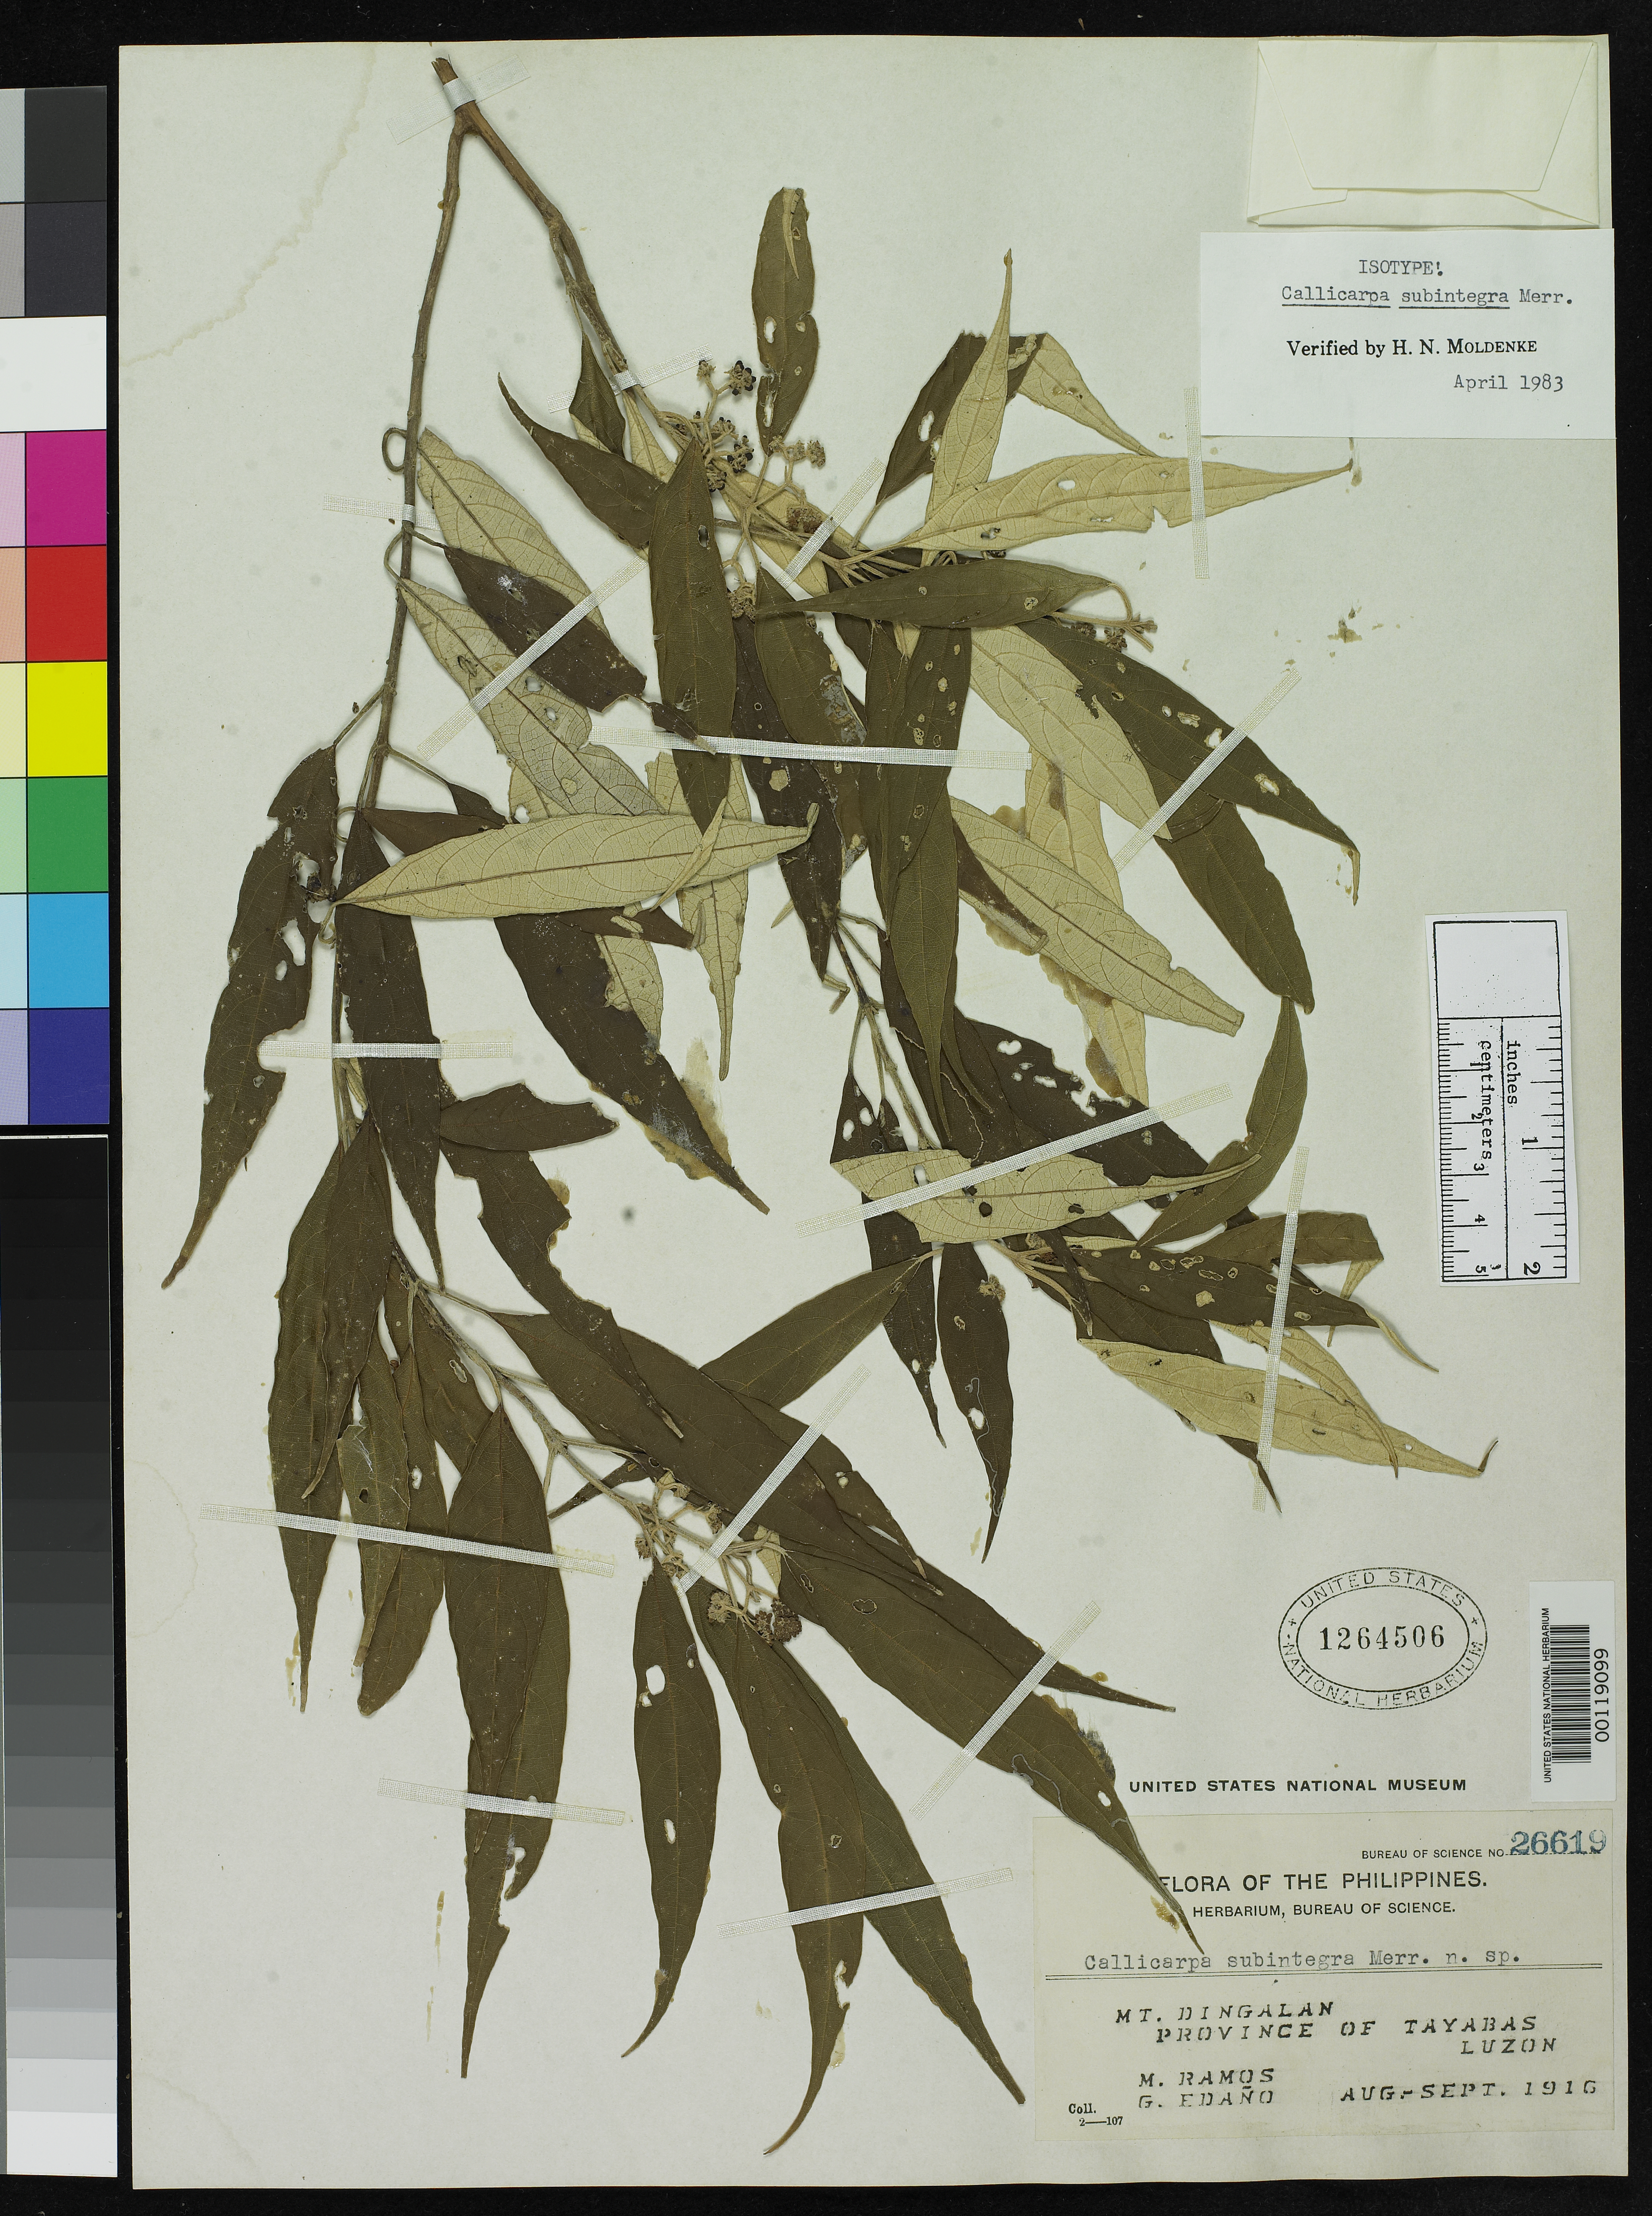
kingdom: Plantae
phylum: Tracheophyta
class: Magnoliopsida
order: Lamiales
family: Lamiaceae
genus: Callicarpa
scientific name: Callicarpa subintegra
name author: Merr.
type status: Isotype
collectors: M. Ramos & G. E. Edaño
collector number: Bur. Sci. 26619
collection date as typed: Aug 1916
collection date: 1916-08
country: Philippines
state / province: Calabarzon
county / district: Quezon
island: Luzon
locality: Mt. Dingalan.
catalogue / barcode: US 1264506